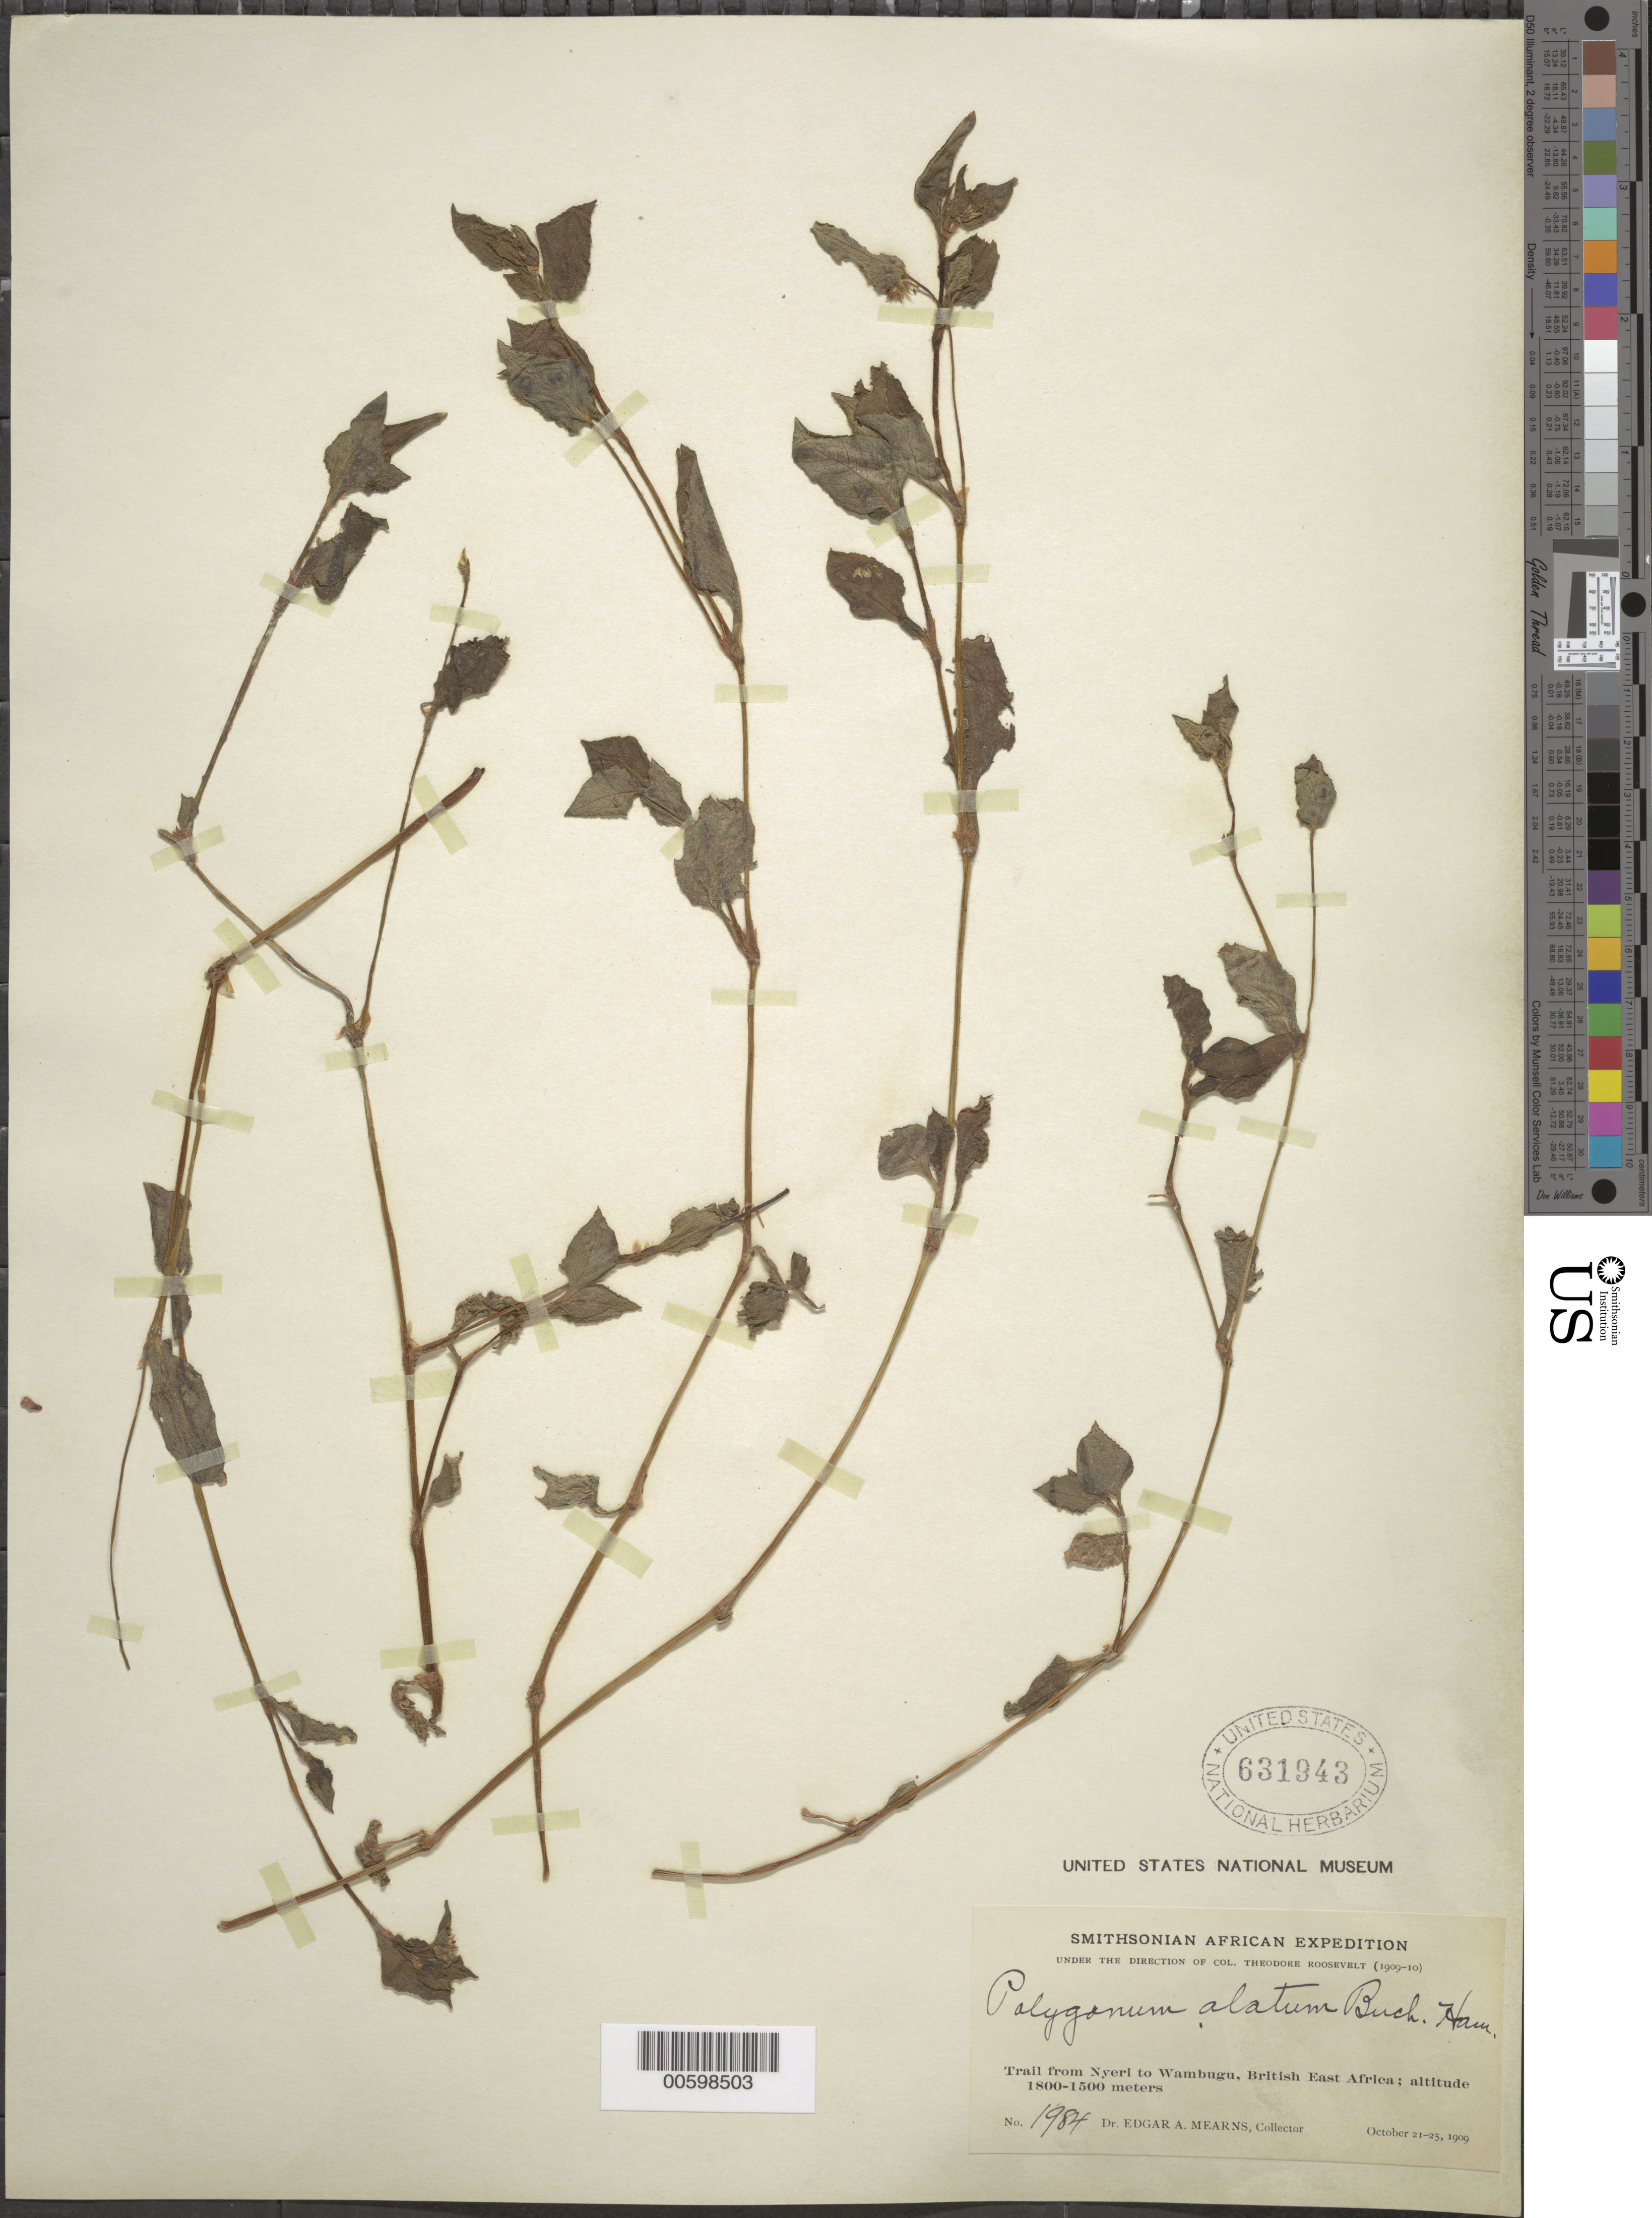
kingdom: Plantae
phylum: Tracheophyta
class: Magnoliopsida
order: Caryophyllales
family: Polygonaceae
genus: Polygonum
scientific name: Polygonum alatum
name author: Buch.-Ham.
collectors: E. A. Mearns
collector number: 1984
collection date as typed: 21 Oct 1909 to 25 Oct 1909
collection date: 1909-10-21/1909-10-25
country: Kenya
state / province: Nyeri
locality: Trail from Nyeri to Wambugu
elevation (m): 1500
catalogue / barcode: US 631943